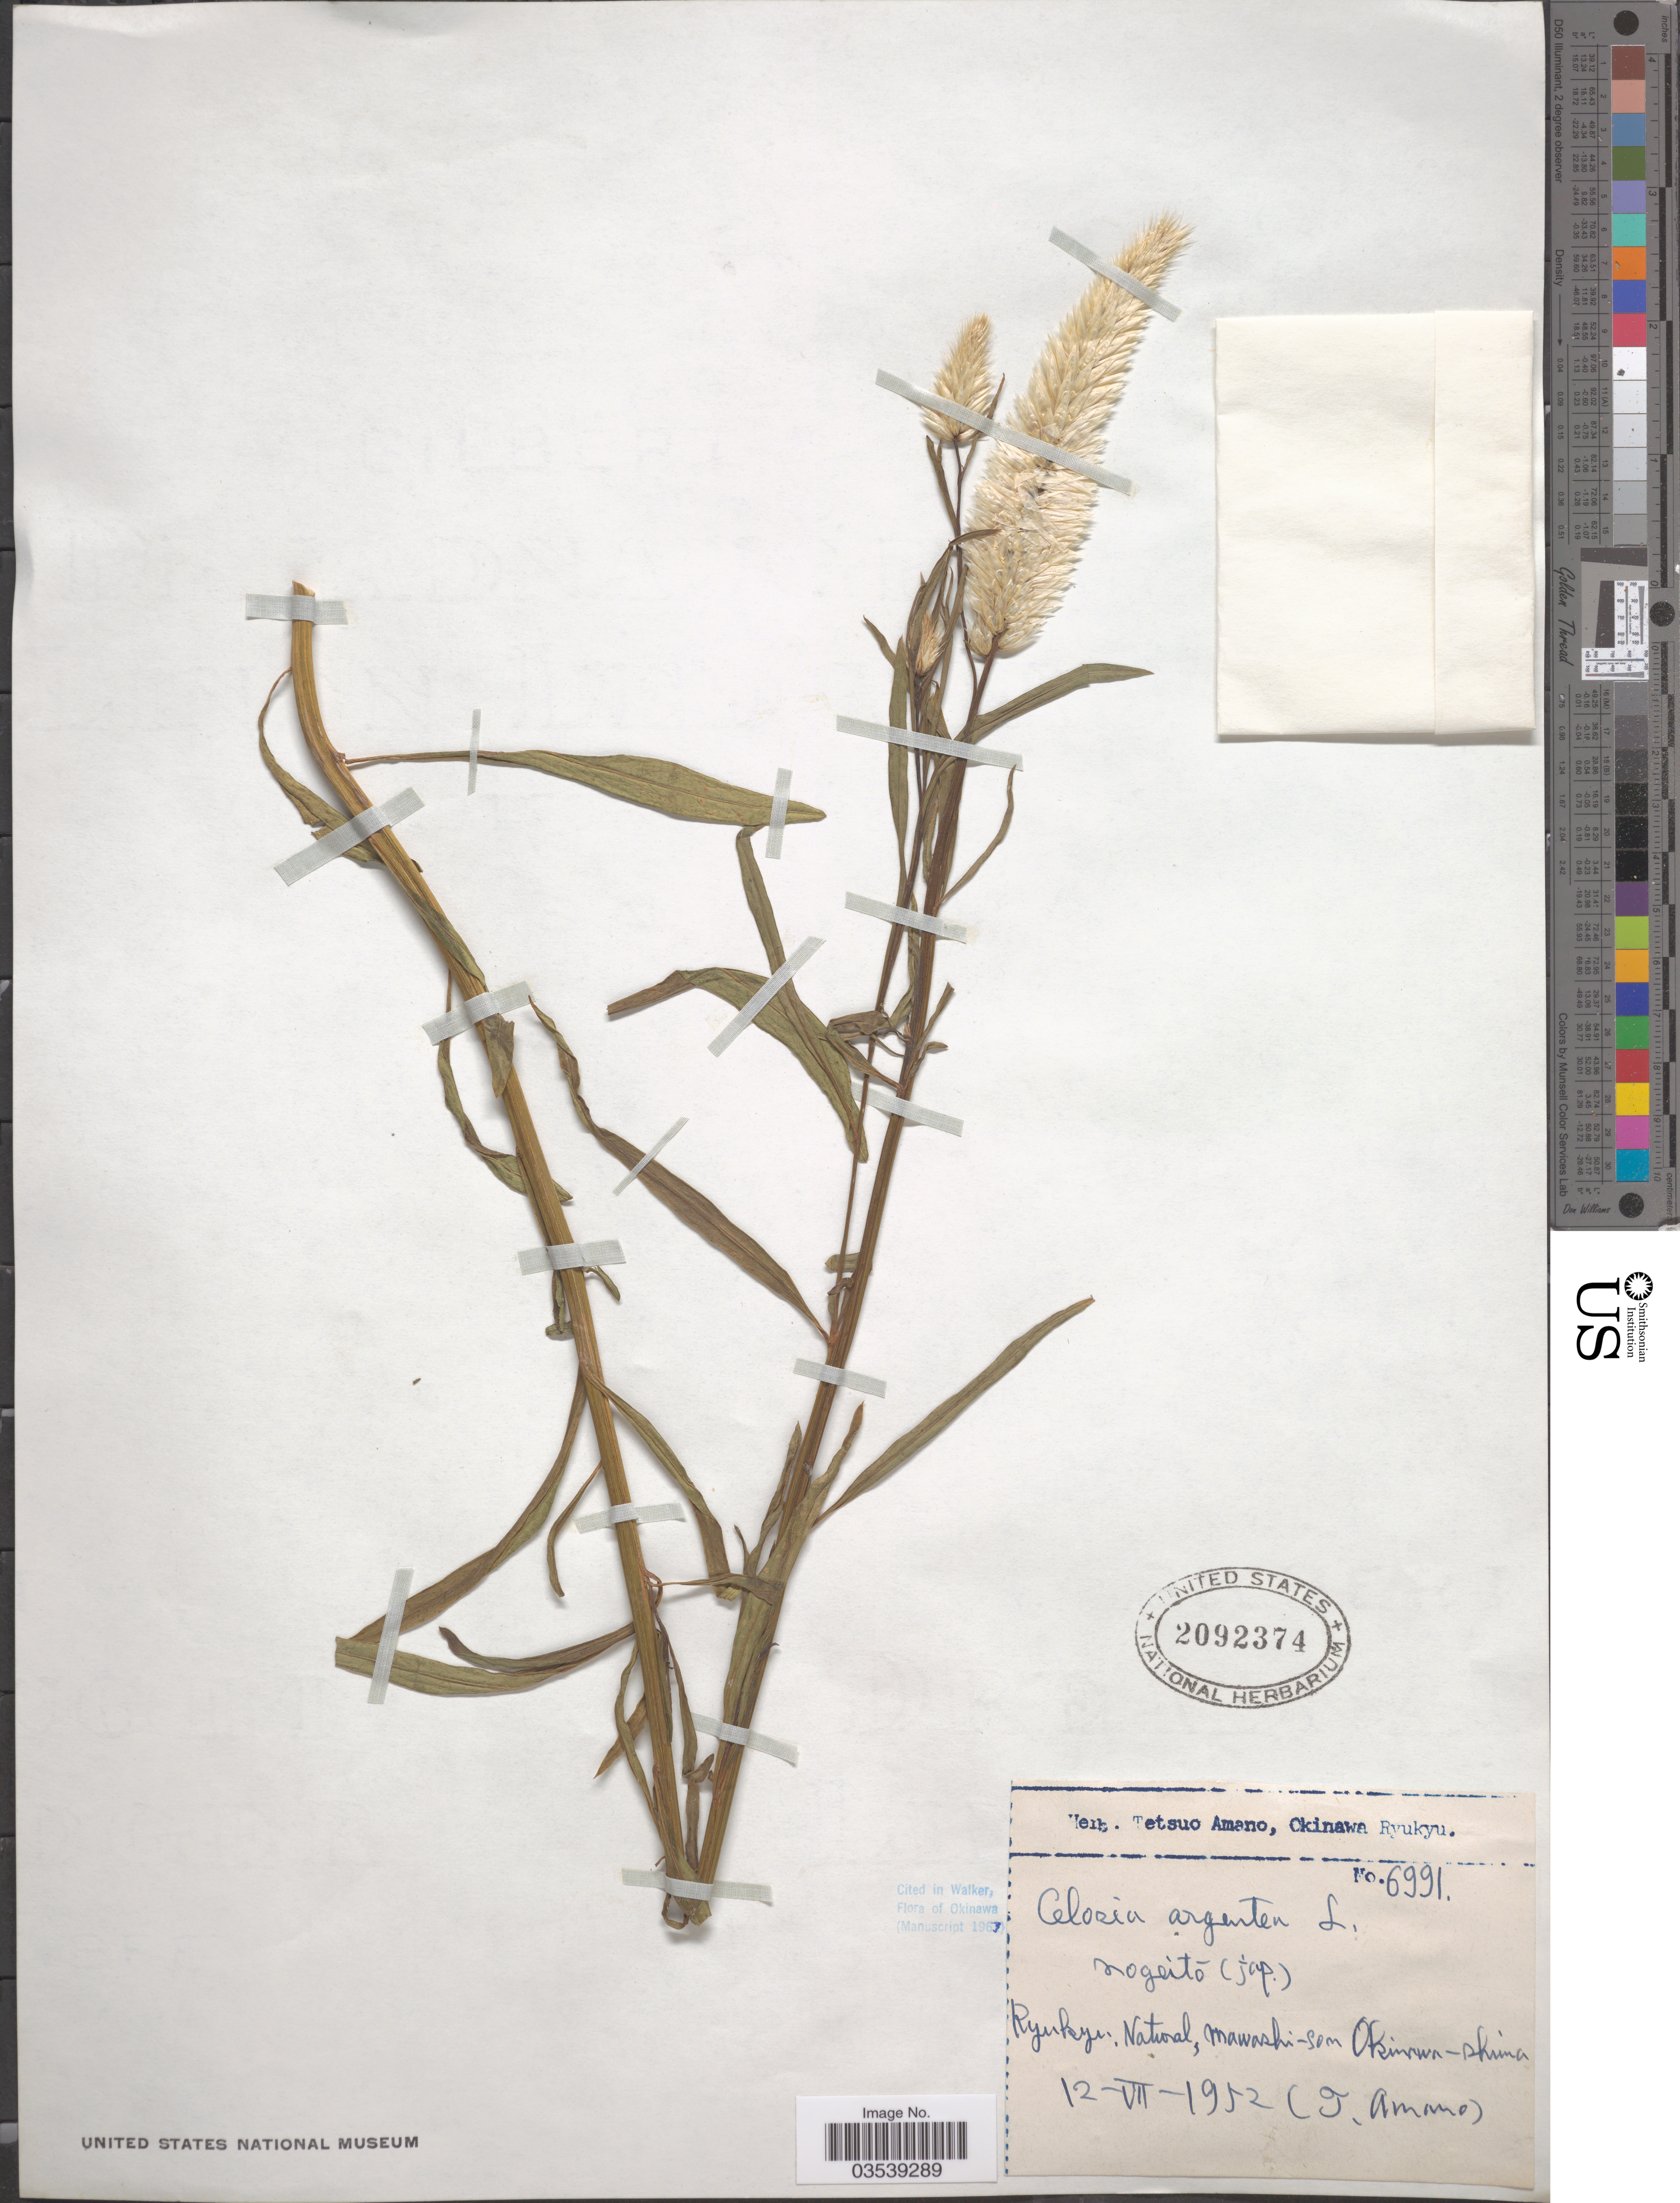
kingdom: Plantae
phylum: Tracheophyta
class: Magnoliopsida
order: Caryophyllales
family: Amaranthaceae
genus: Celosia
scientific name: Celosia argentea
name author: L.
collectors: T. Amano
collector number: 6991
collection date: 1952-07-12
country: Japan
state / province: Okinawa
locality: Ryukyu: National, Mawashi-som Okinawa-shima.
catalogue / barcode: US 2092374